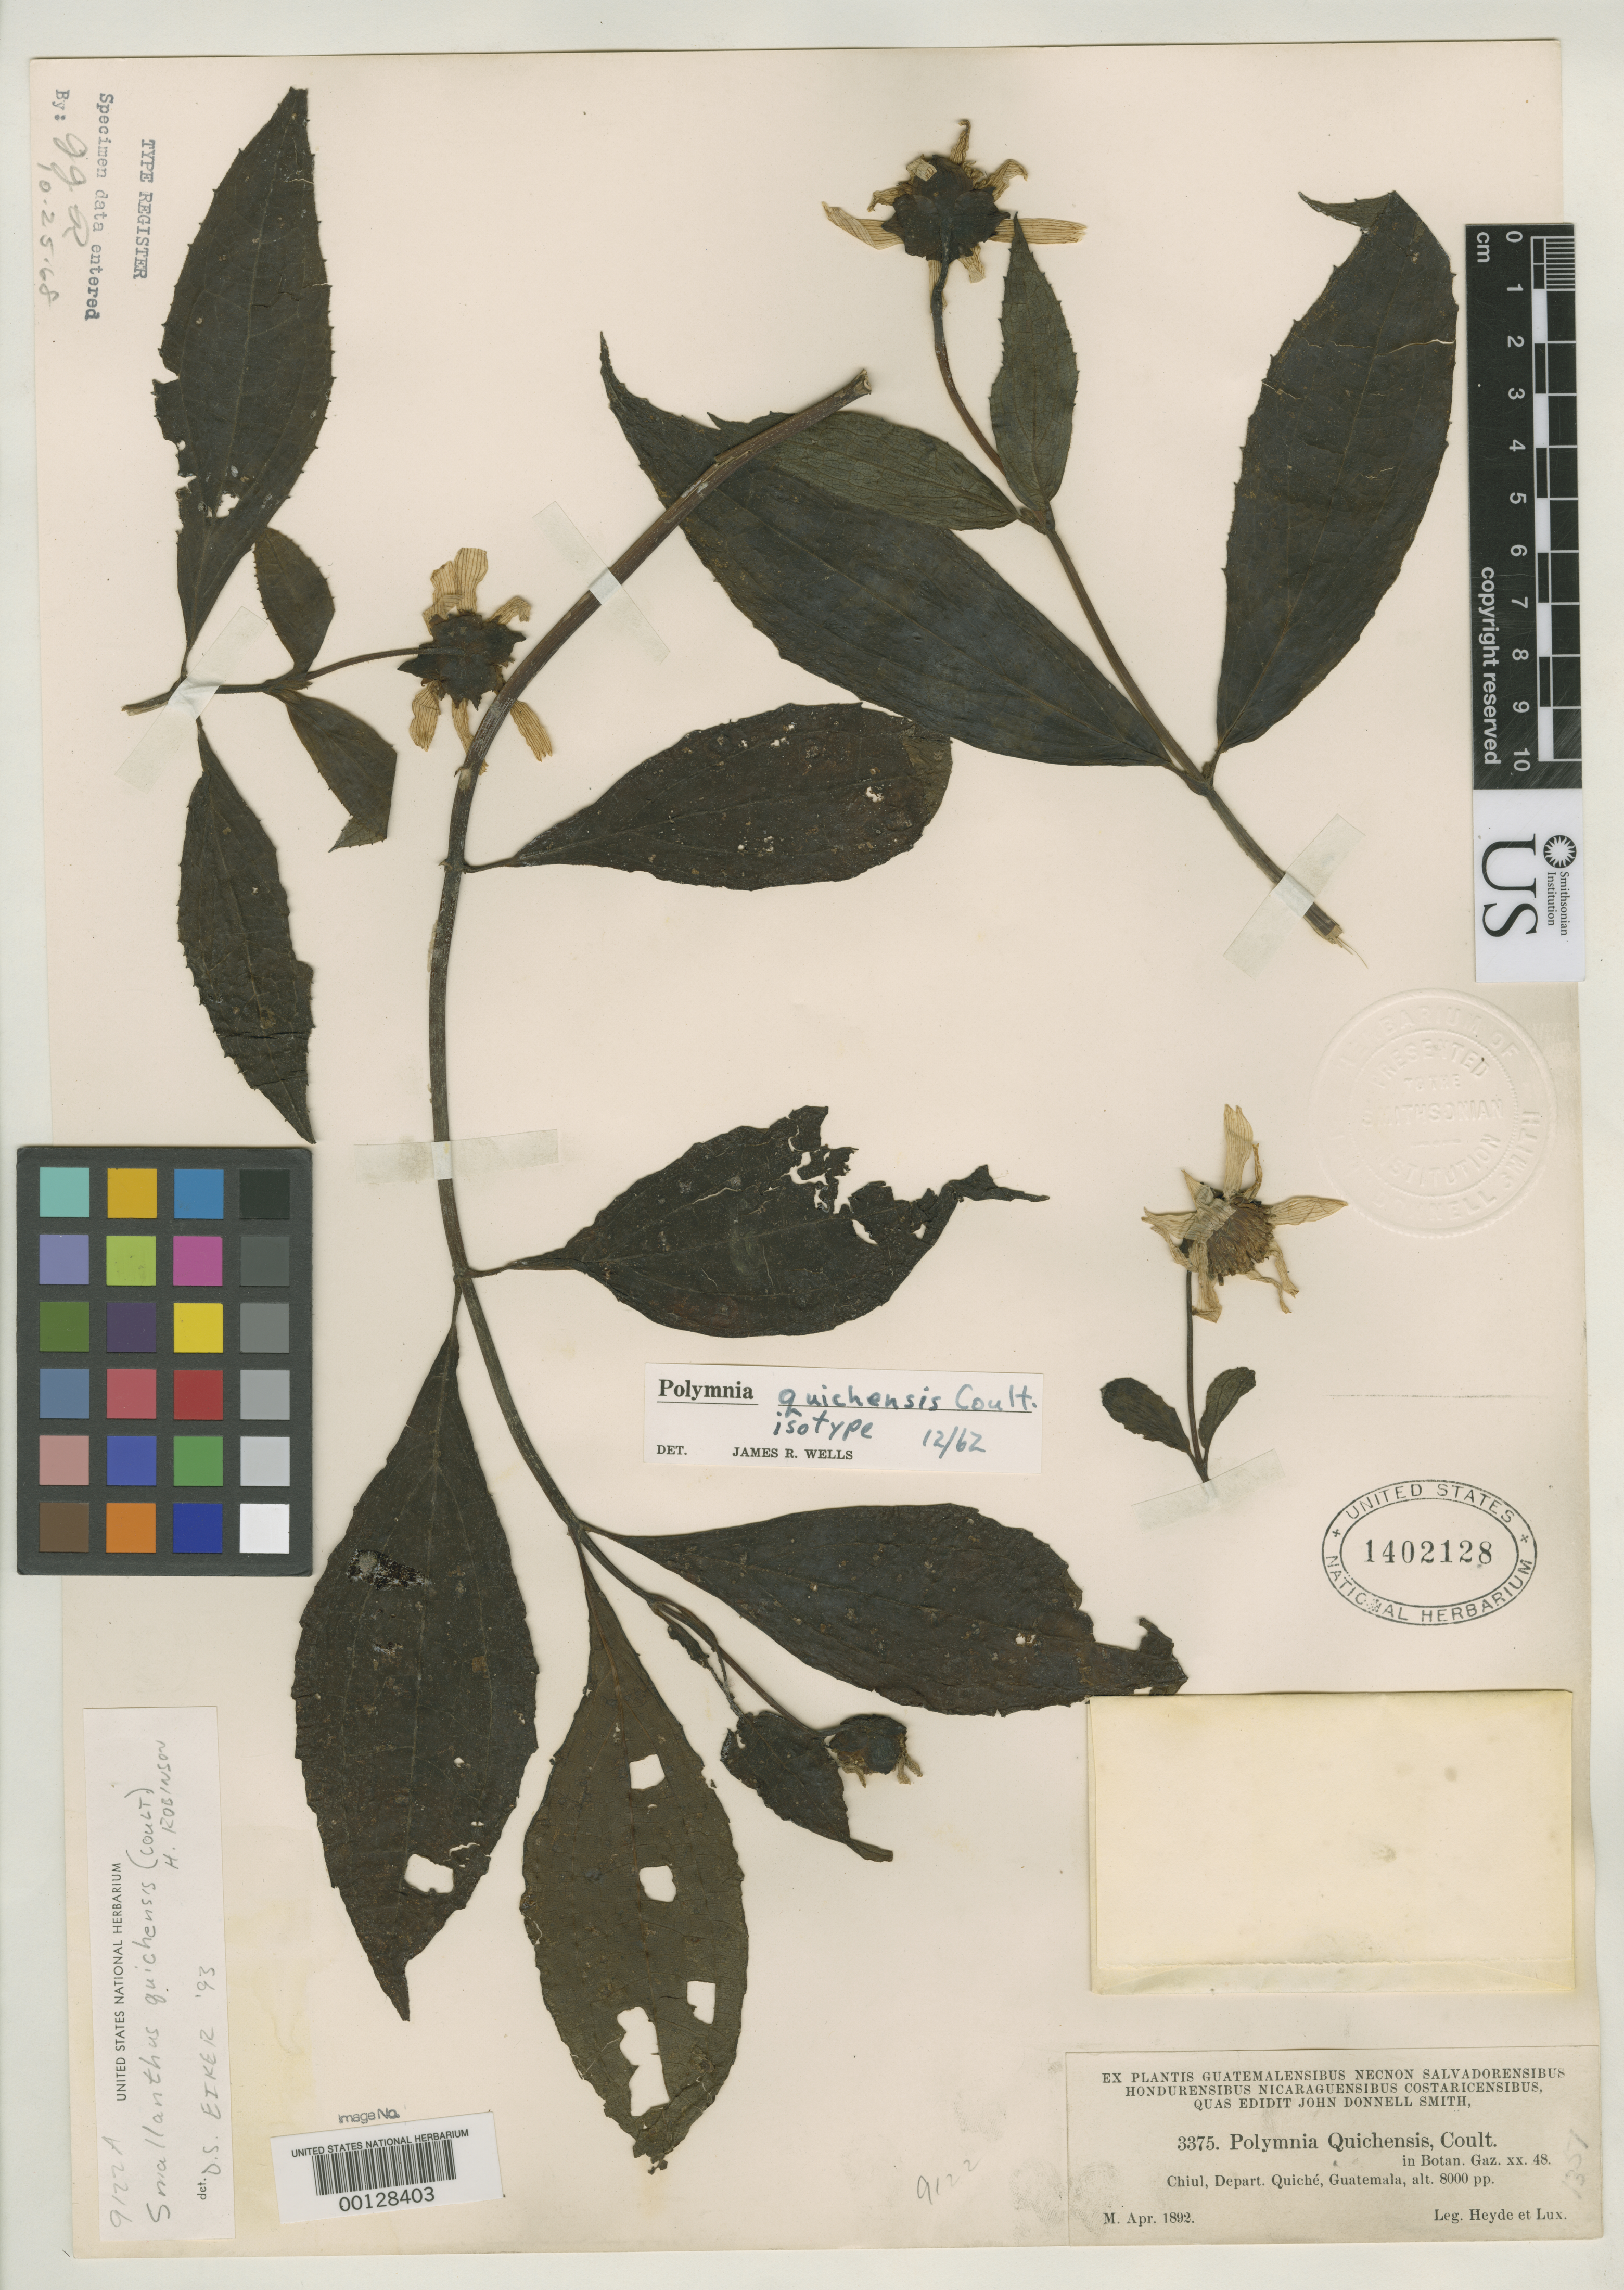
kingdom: Plantae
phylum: Tracheophyta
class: Magnoliopsida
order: Asterales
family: Asteraceae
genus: Polymnia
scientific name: Polymnia quichensis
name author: J.M. Coult.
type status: Isotype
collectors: E. T. Heyde & E. Lux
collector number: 3375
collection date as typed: Apr 1892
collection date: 1892-04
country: Guatemala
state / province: El Quiché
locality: Chiul, Depart. Quiché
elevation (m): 2438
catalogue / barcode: US 1402128